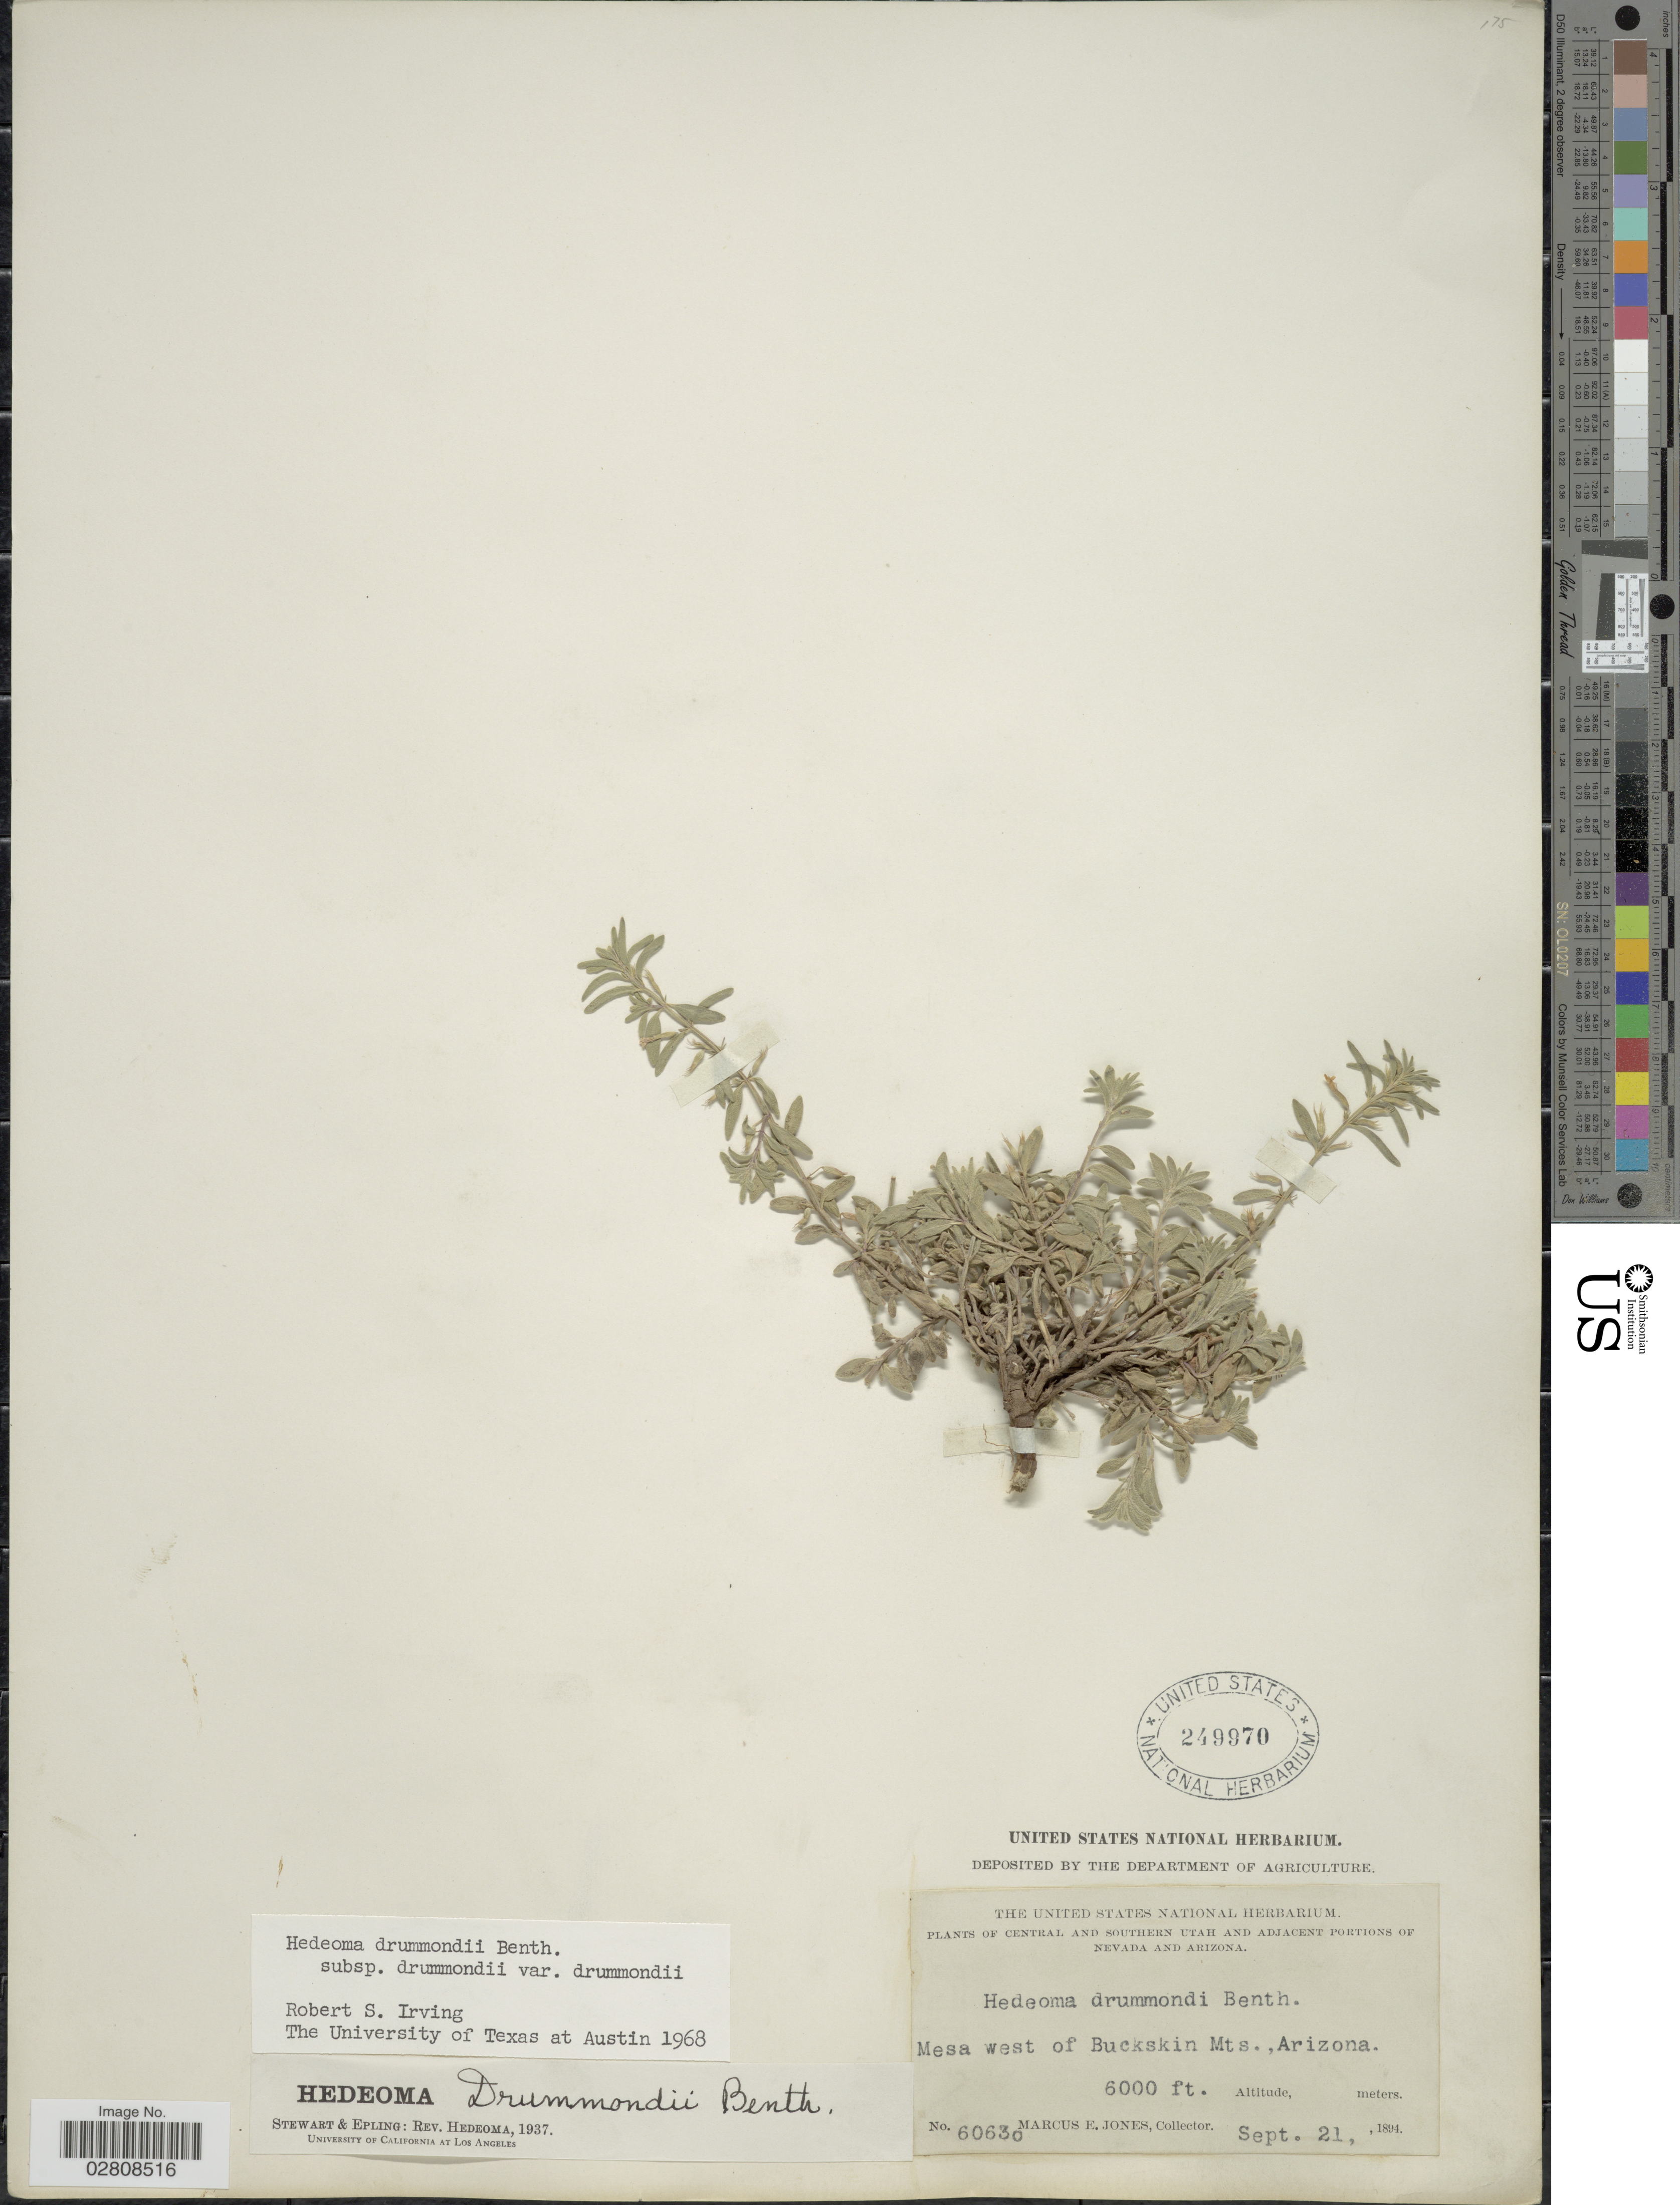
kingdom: Plantae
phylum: Tracheophyta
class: Magnoliopsida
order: Lamiales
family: Lamiaceae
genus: Hedeoma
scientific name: Hedeoma drummondii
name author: Benth.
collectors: M. E. Jones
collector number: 60630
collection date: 1894-09-21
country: United States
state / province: Arizona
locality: Mesa west of Buckskin Mts.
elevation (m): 1829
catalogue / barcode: US 249970